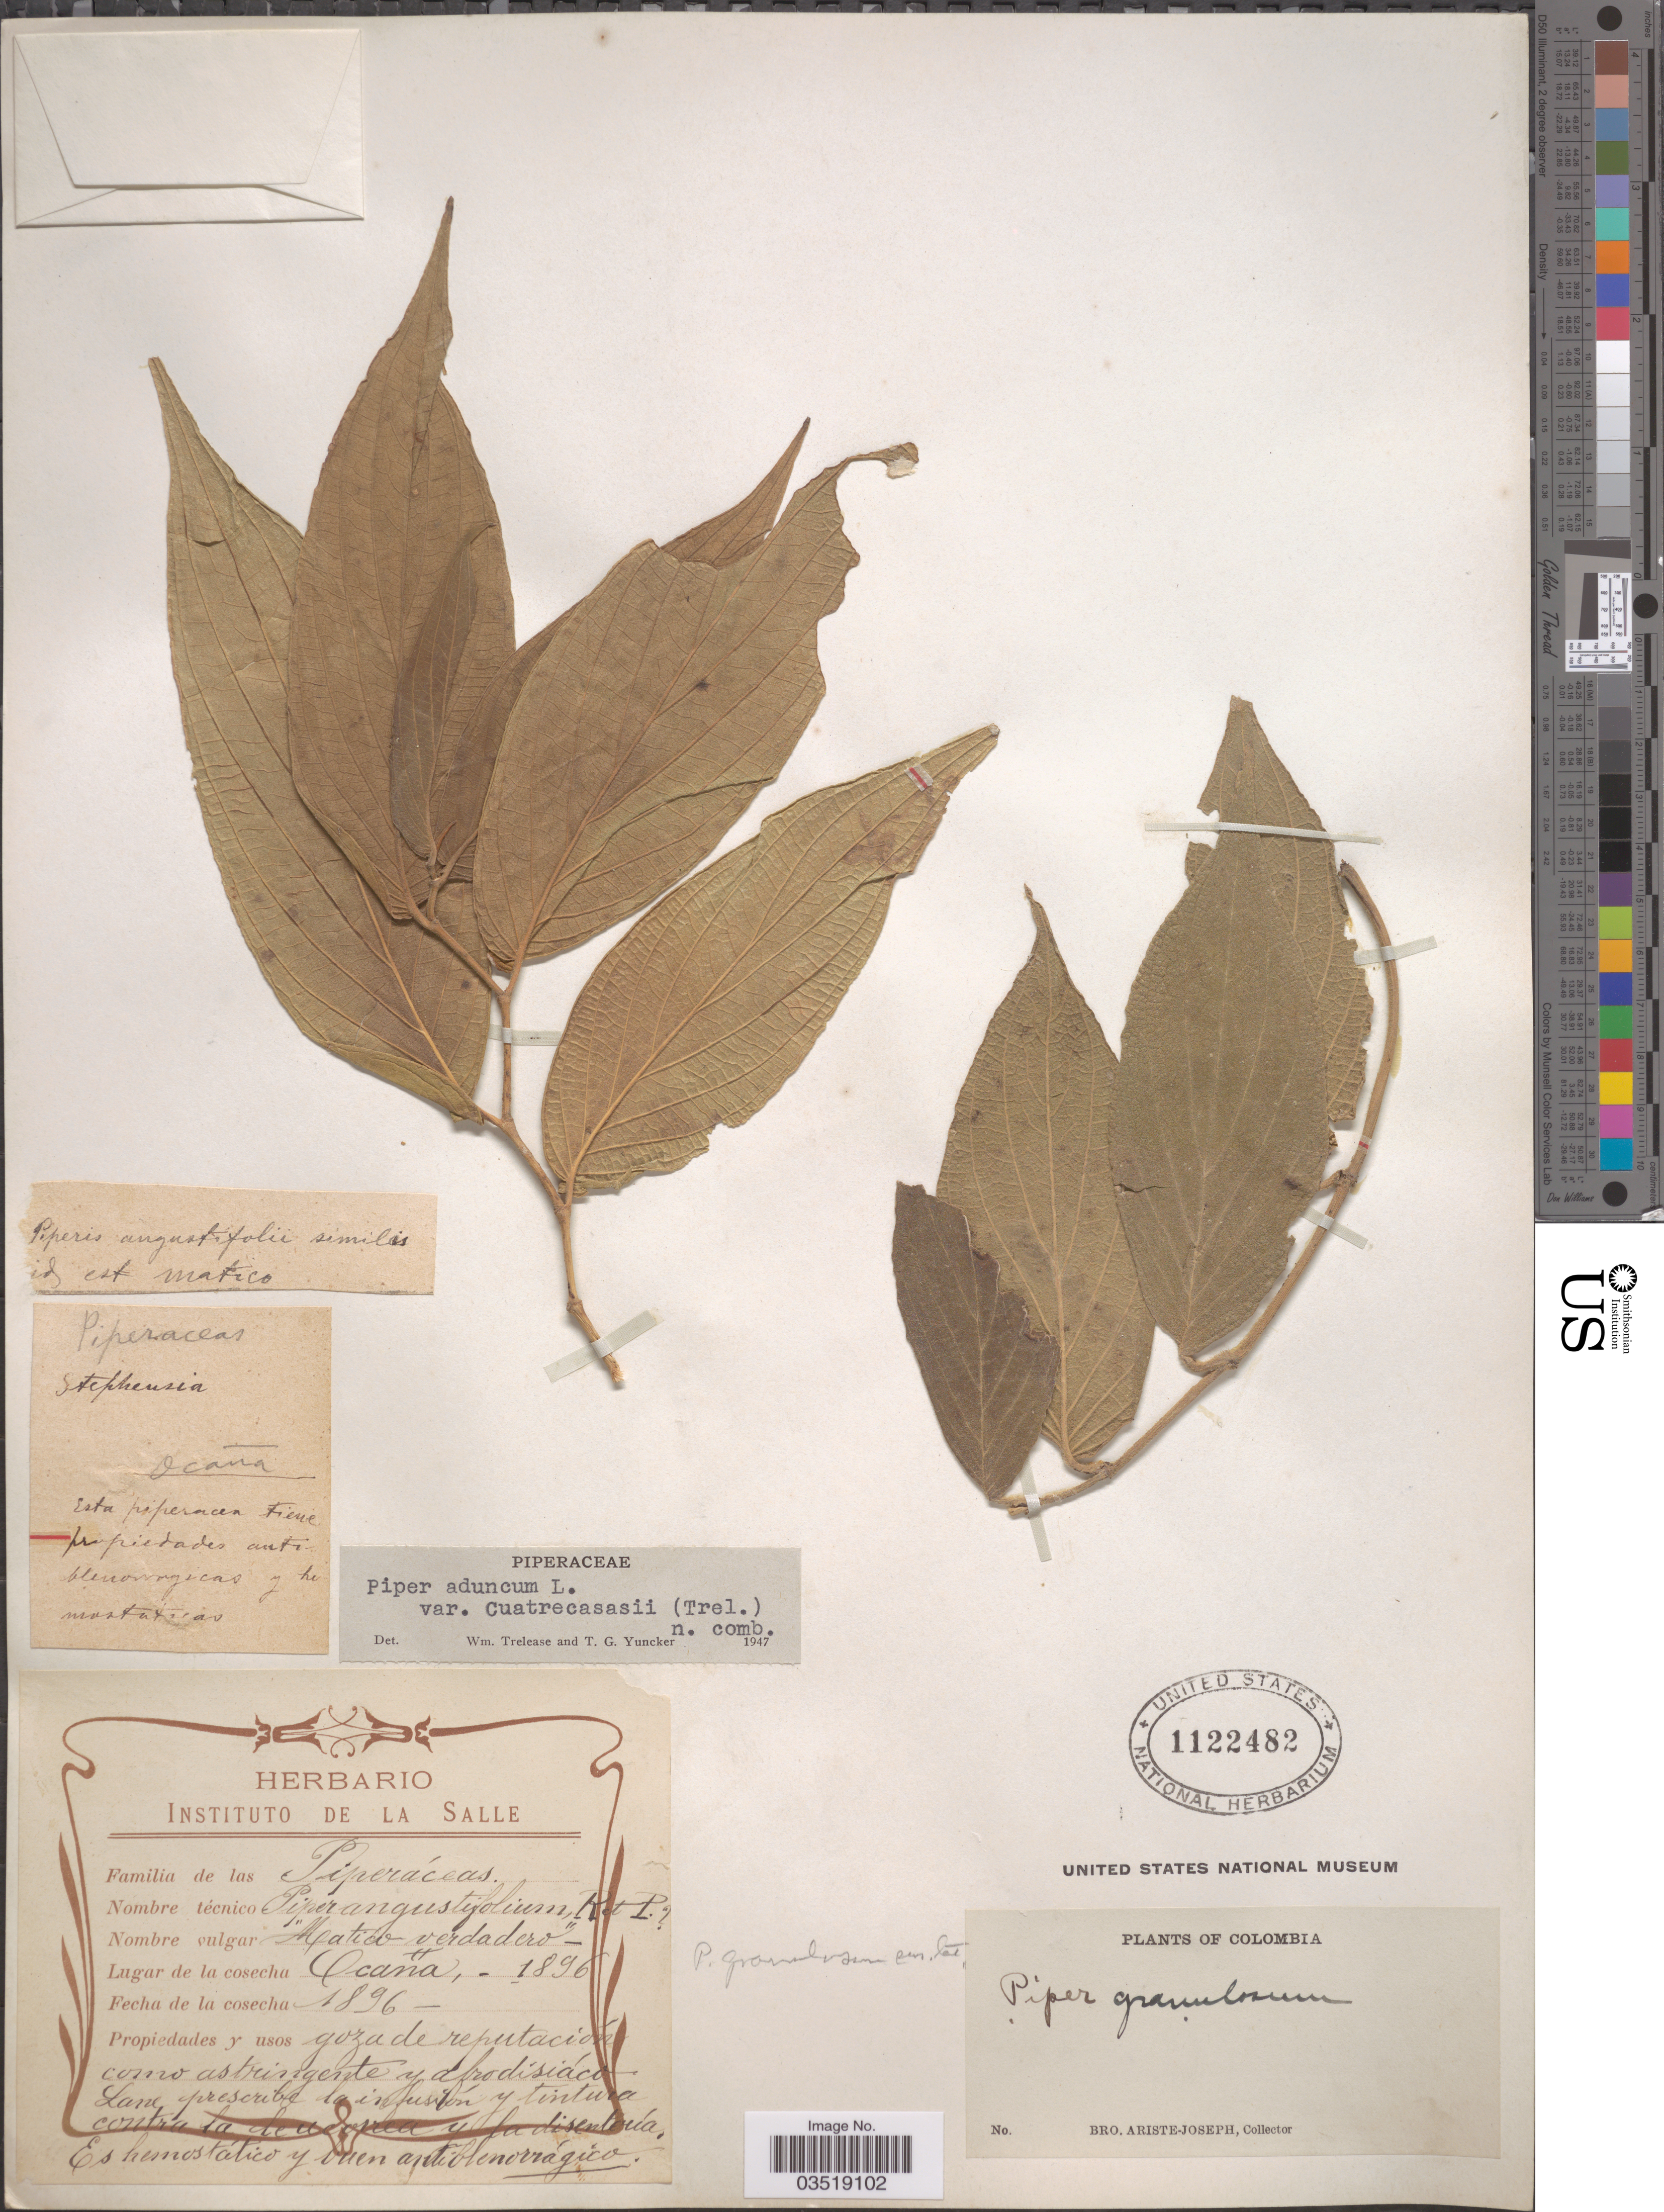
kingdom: Plantae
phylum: Tracheophyta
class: Magnoliopsida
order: Piperales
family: Piperaceae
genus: Piper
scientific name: Piper aduncum var. cordulatum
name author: L.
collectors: Bro. Ariste-Joseph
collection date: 1896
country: Colombia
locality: Ocana.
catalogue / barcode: US 1122482